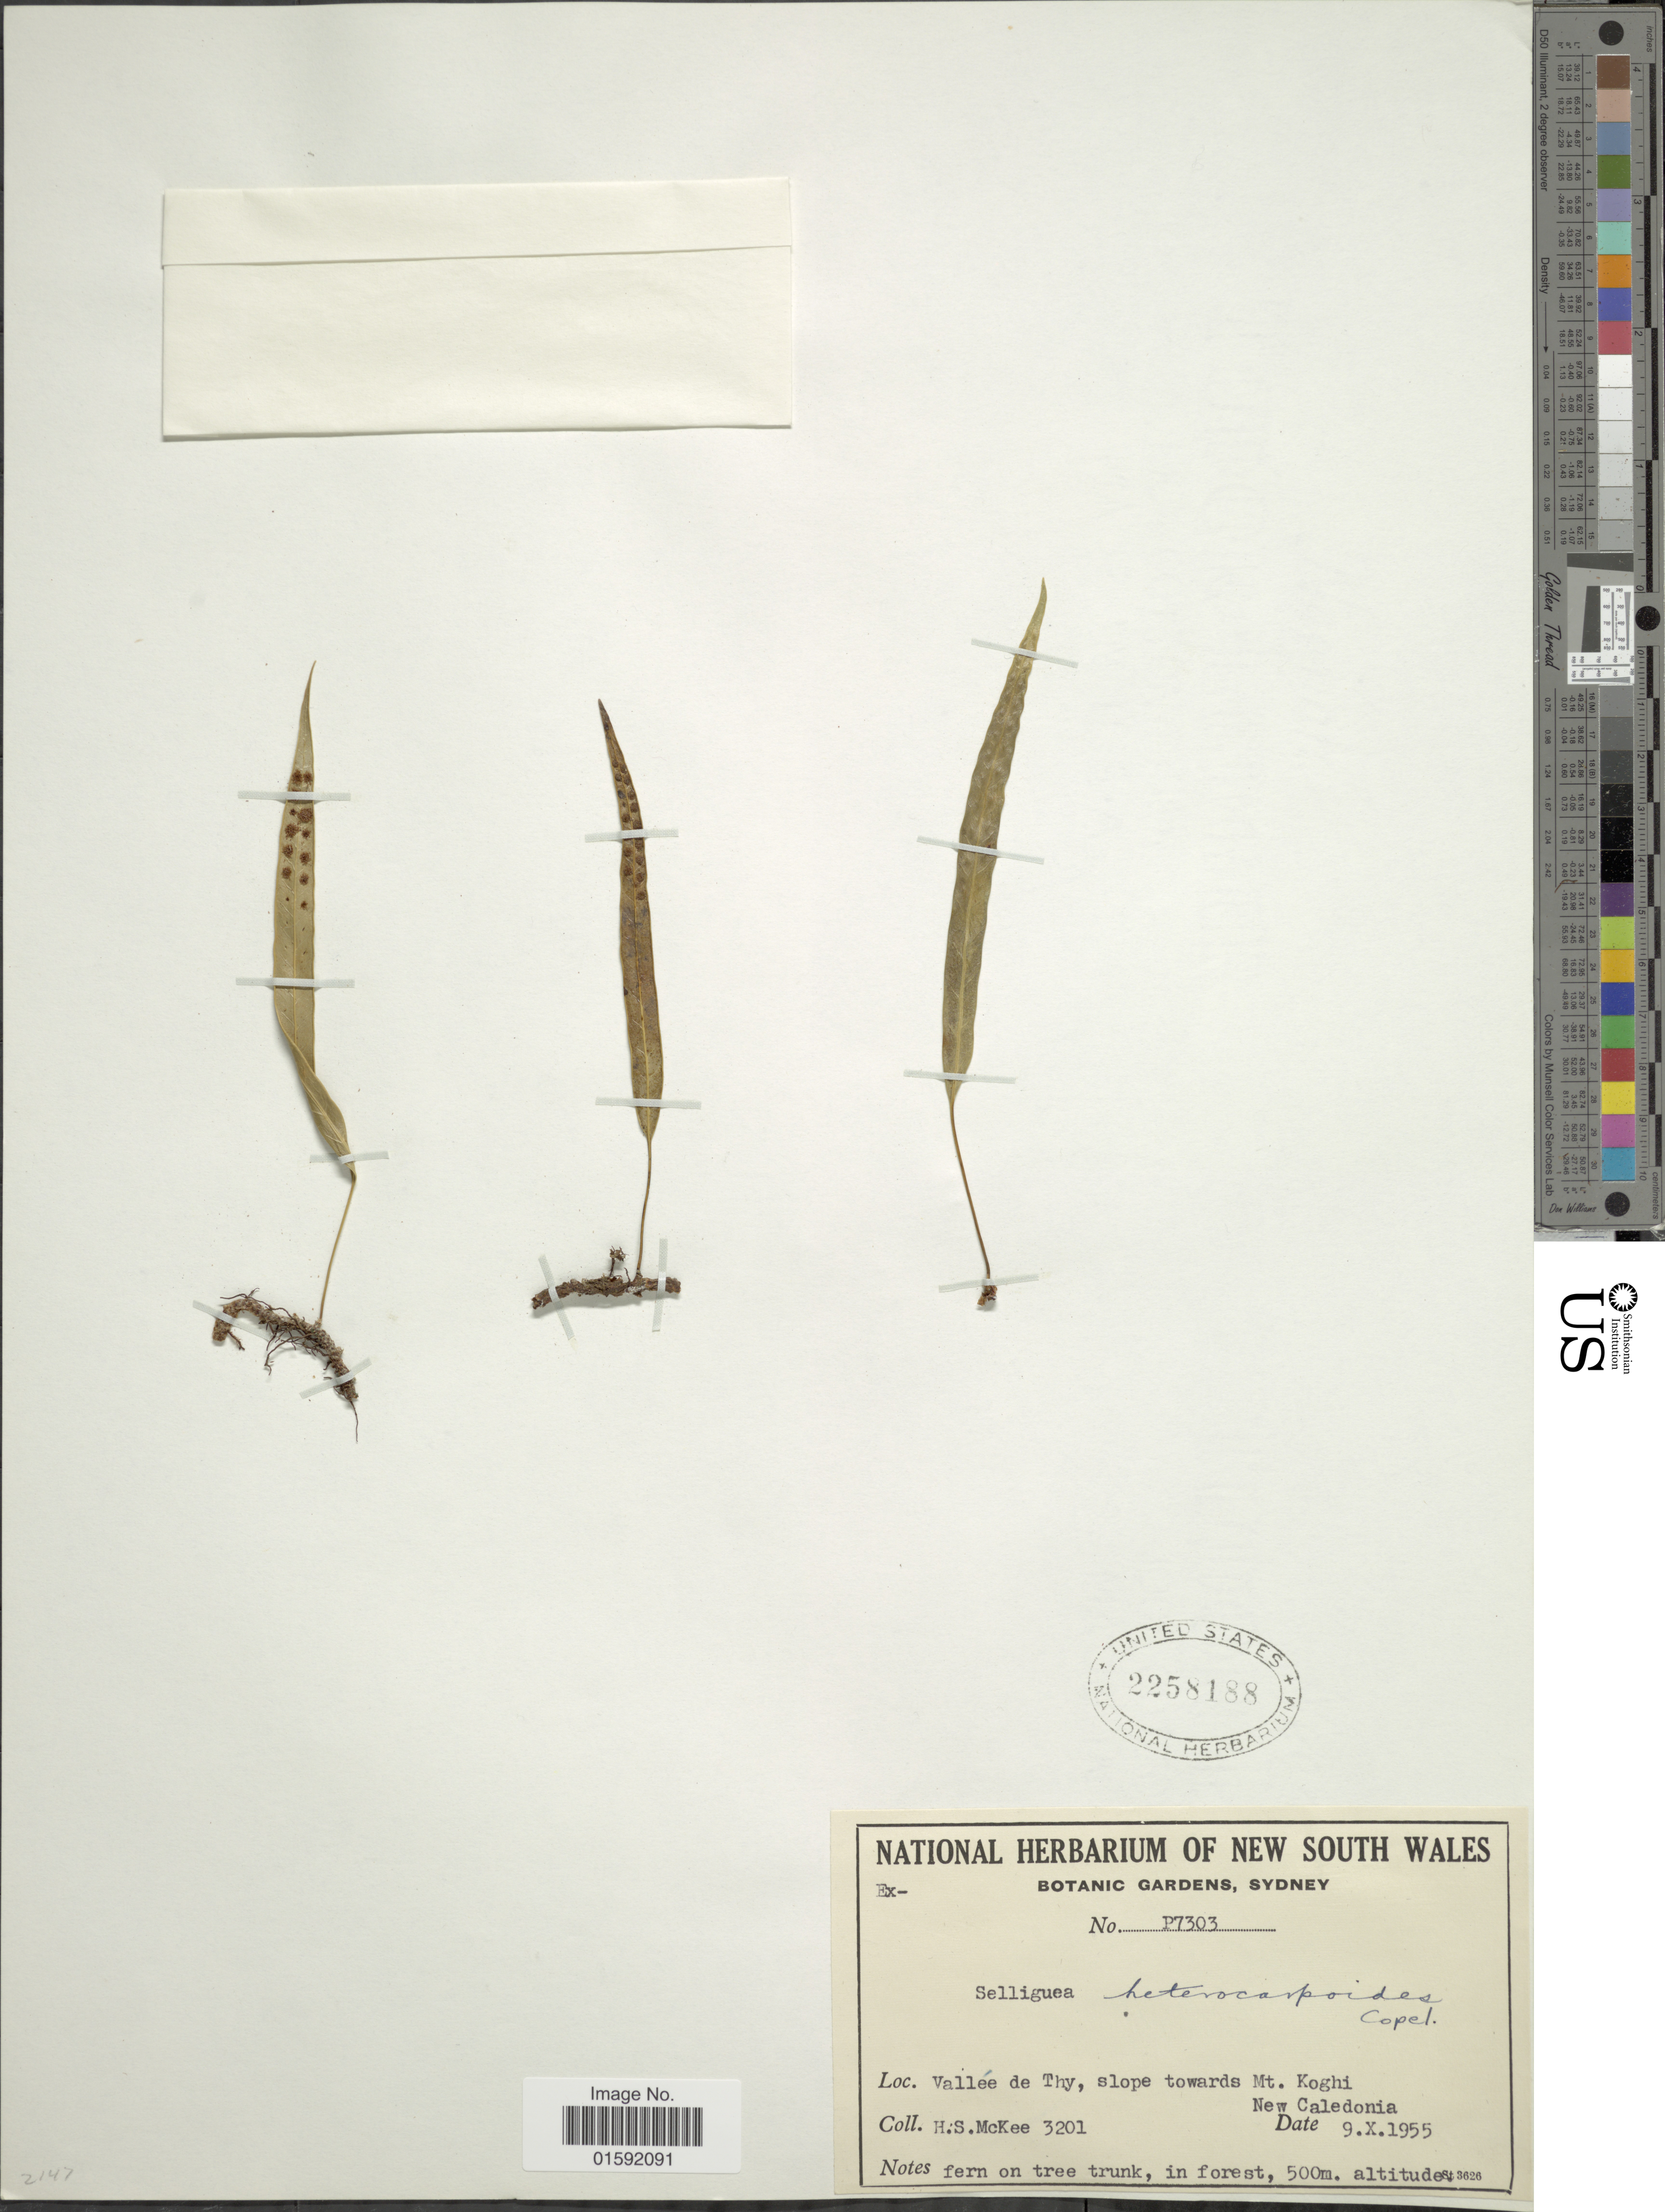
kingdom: Plantae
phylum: Tracheophyta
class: Polypodiopsida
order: Polypodiales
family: Polypodiaceae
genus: Selliguea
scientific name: Selliguea lanceola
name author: (Mett.) E. Fourn.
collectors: H. S. McKee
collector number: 3201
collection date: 1955-10-09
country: New Caledonia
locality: Vallee de Thy, slope towards Mt. Koghi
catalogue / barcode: US 2258188